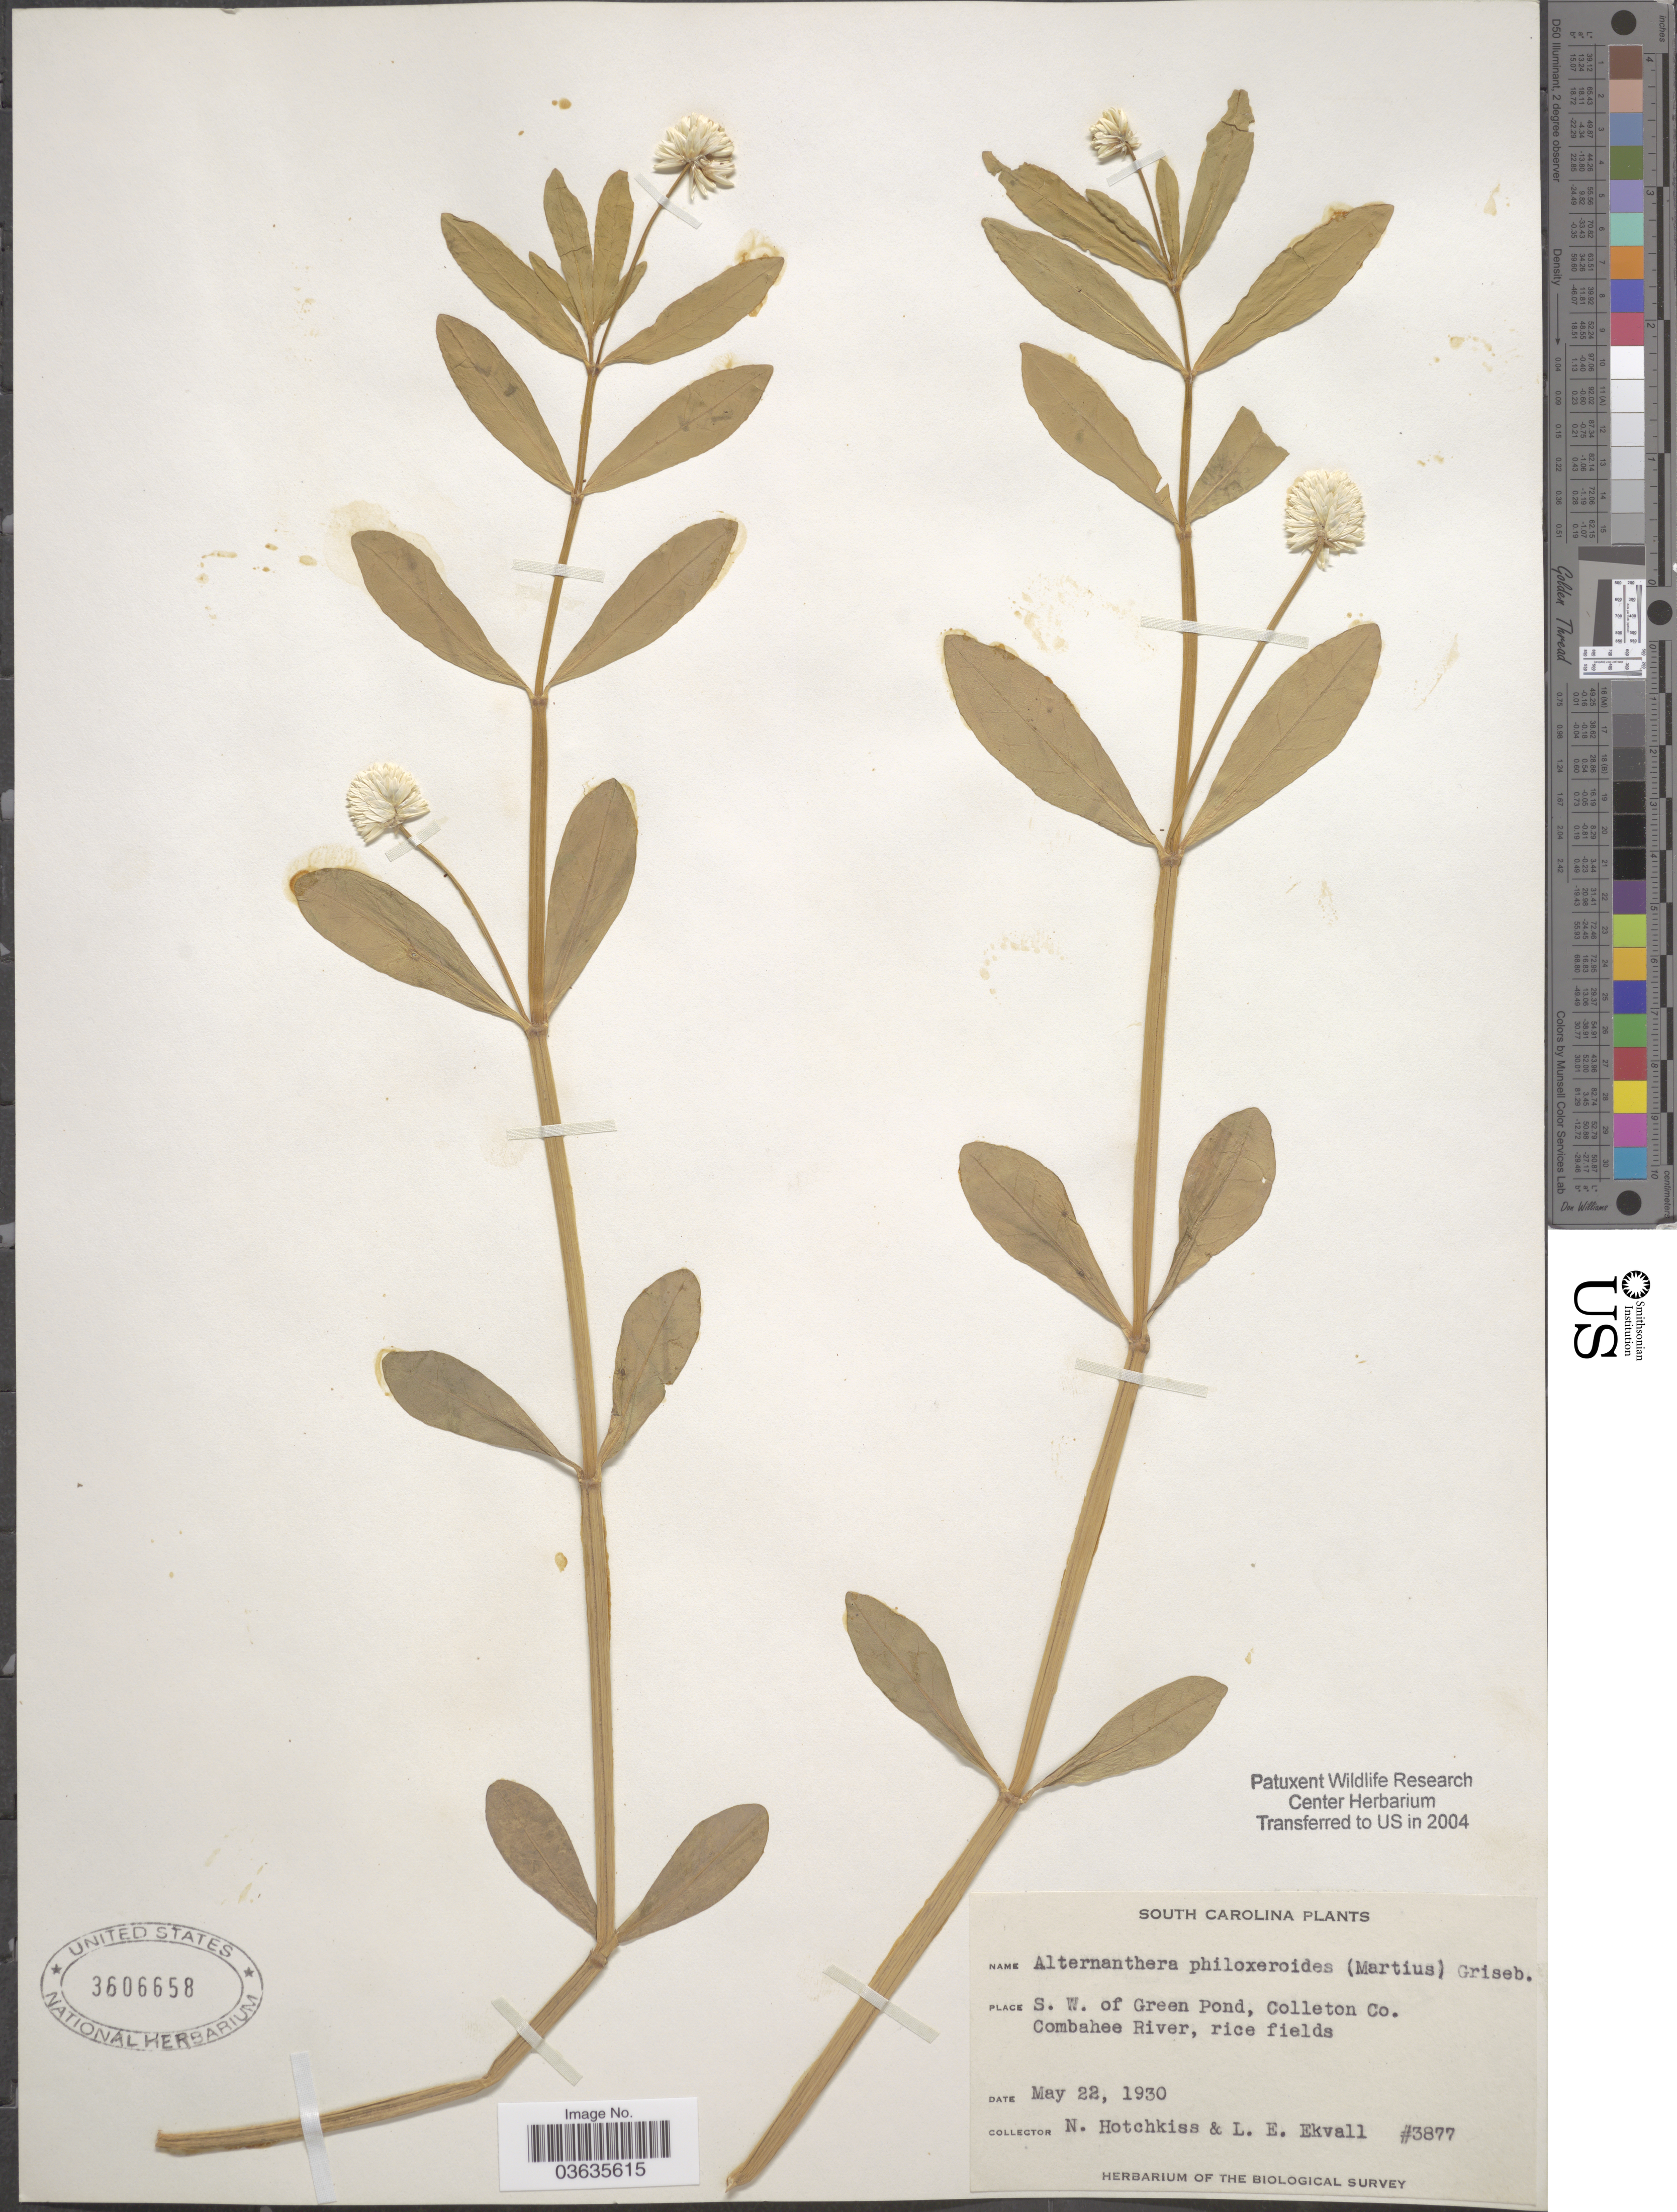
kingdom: Plantae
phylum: Tracheophyta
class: Magnoliopsida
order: Caryophyllales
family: Amaranthaceae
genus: Alternanthera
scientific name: Alternanthera philoxeroides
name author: (Mart.) Griseb.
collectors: N. Hotchkiss & L. Ekvall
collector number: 3877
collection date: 1930-05-22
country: United States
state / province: South Carolina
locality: S.W. of Green Pond, Colleton Co. Combahee River, rice fields.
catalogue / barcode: US 3606658